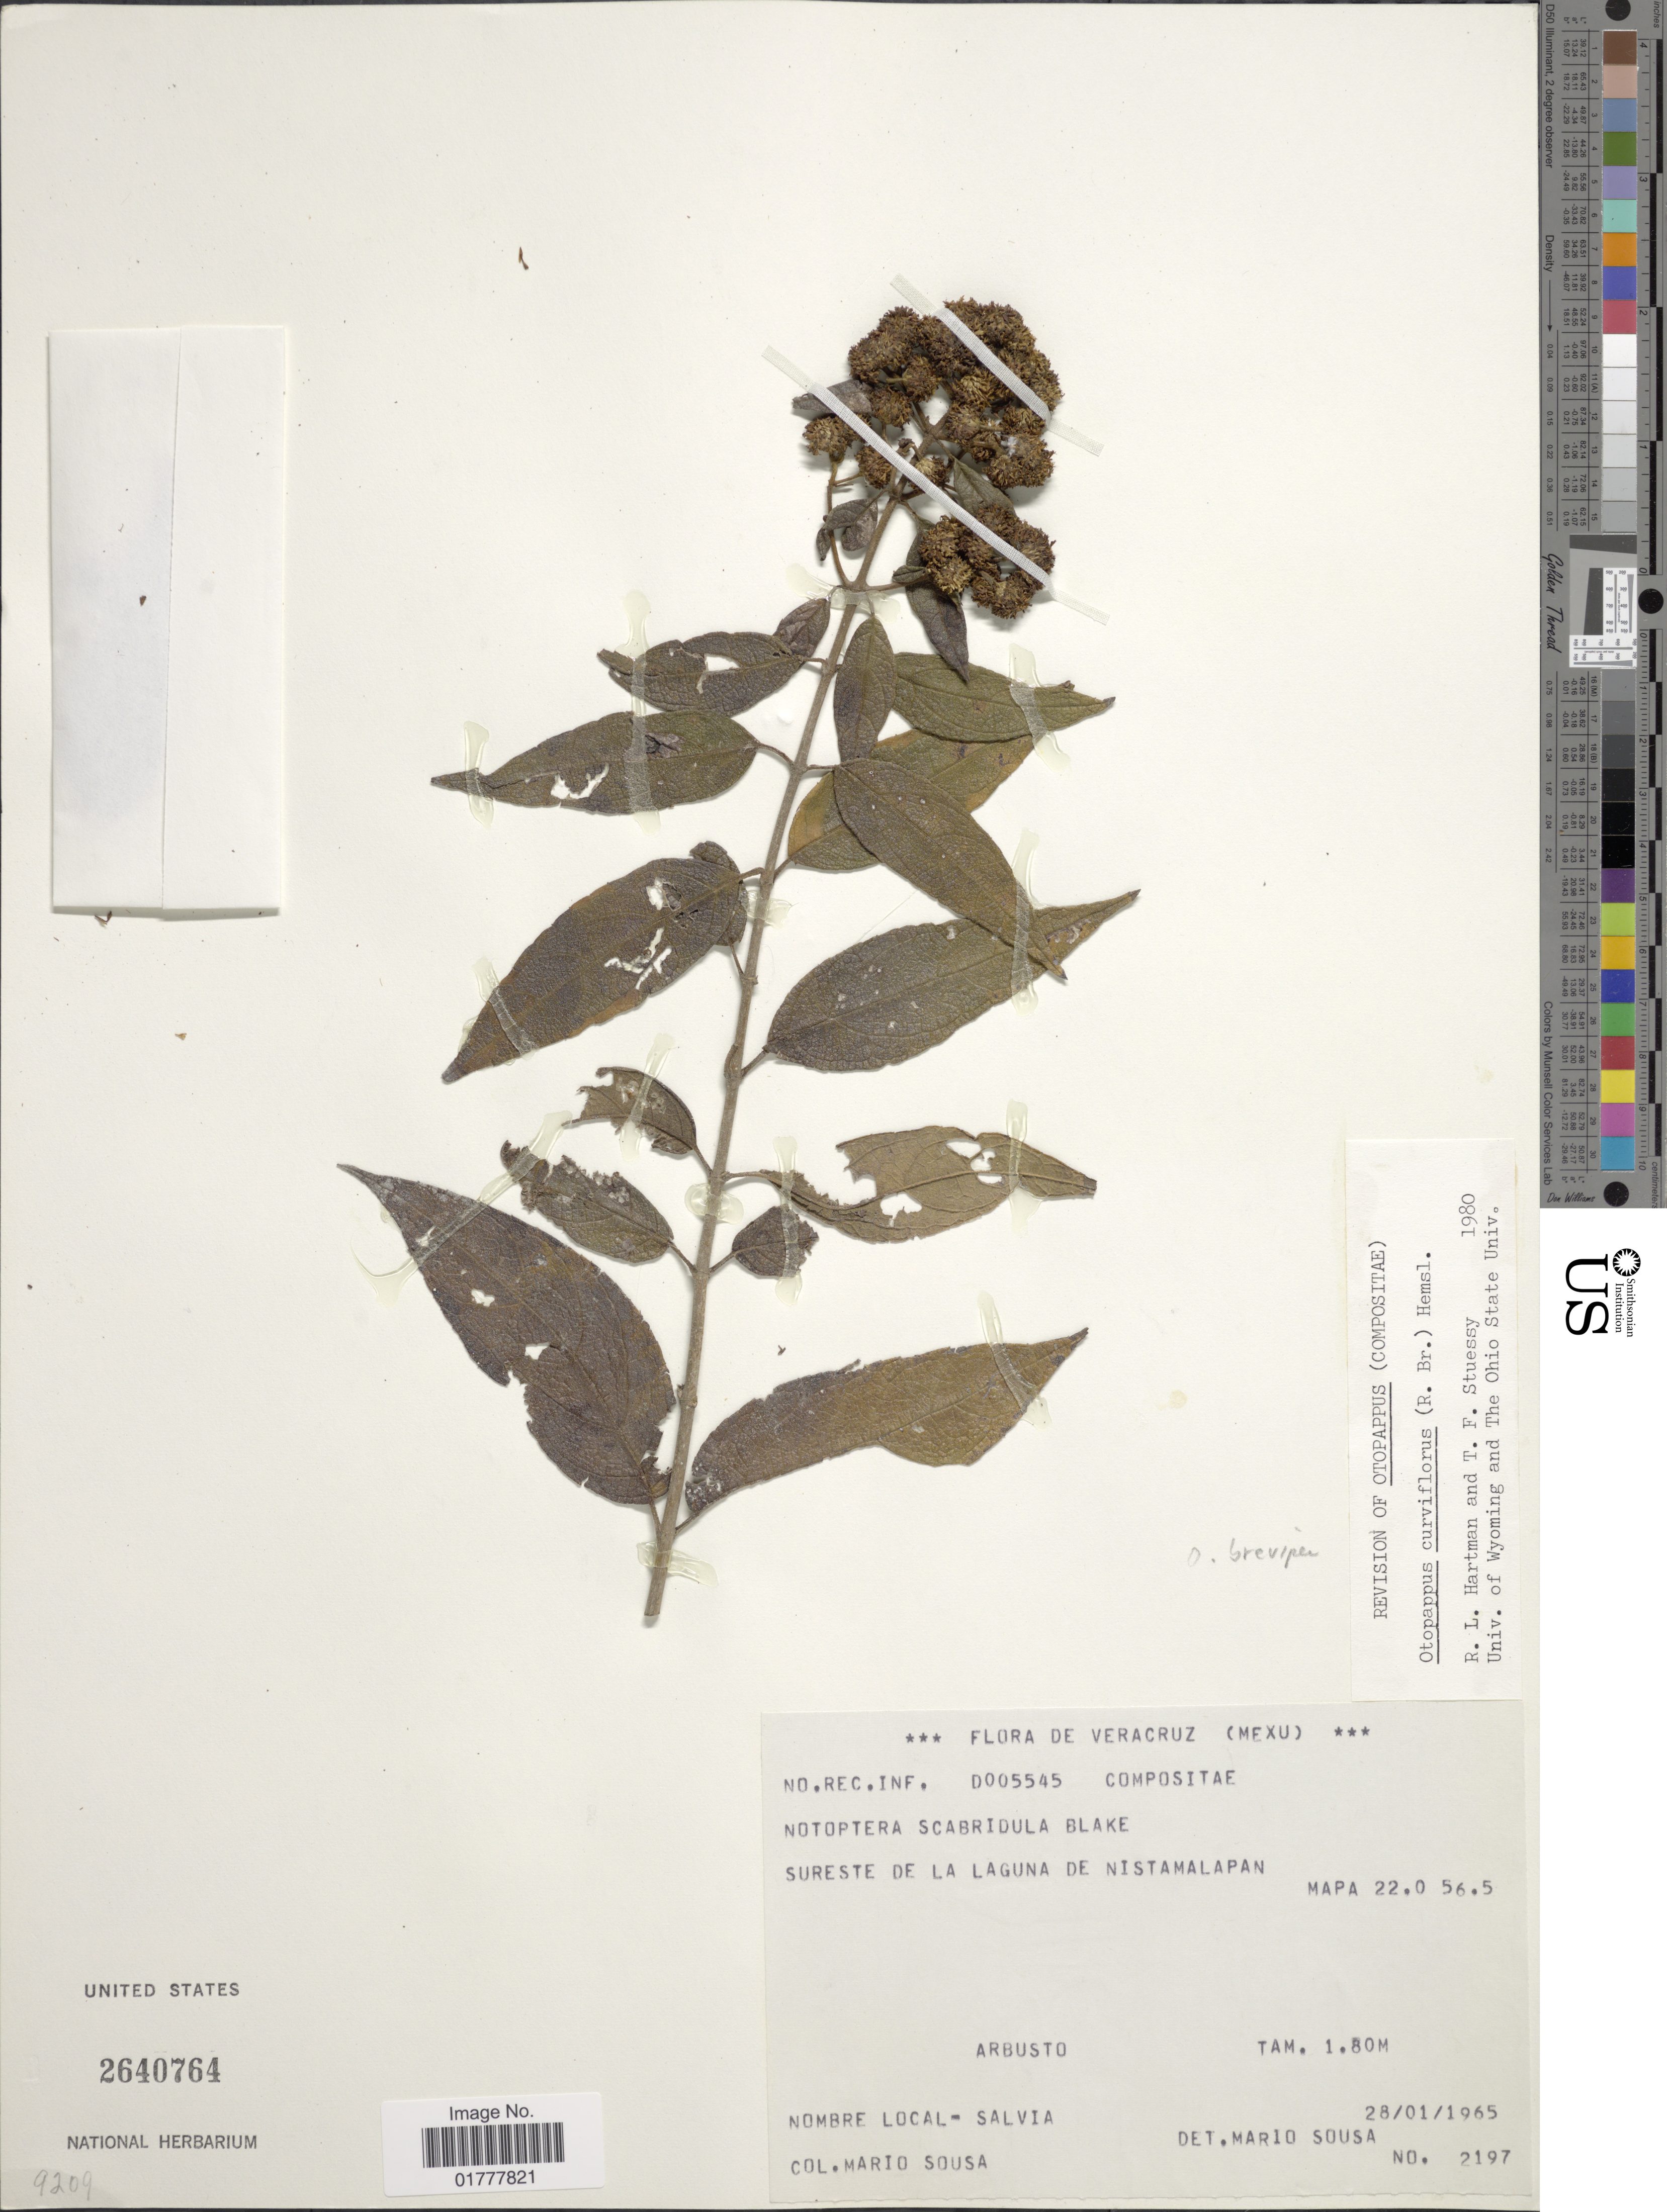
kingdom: Plantae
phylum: Tracheophyta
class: Magnoliopsida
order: Asterales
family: Asteraceae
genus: Otopappus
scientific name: Otopappus curviflorus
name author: (R. Br.) Hemsl.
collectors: M. Sousa S.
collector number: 2197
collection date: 1965-01-28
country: Mexico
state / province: Veracruz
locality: Veracruz (Mexu). Sureste de la Laguna de Nistamalapan.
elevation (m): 180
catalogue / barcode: US 2640764